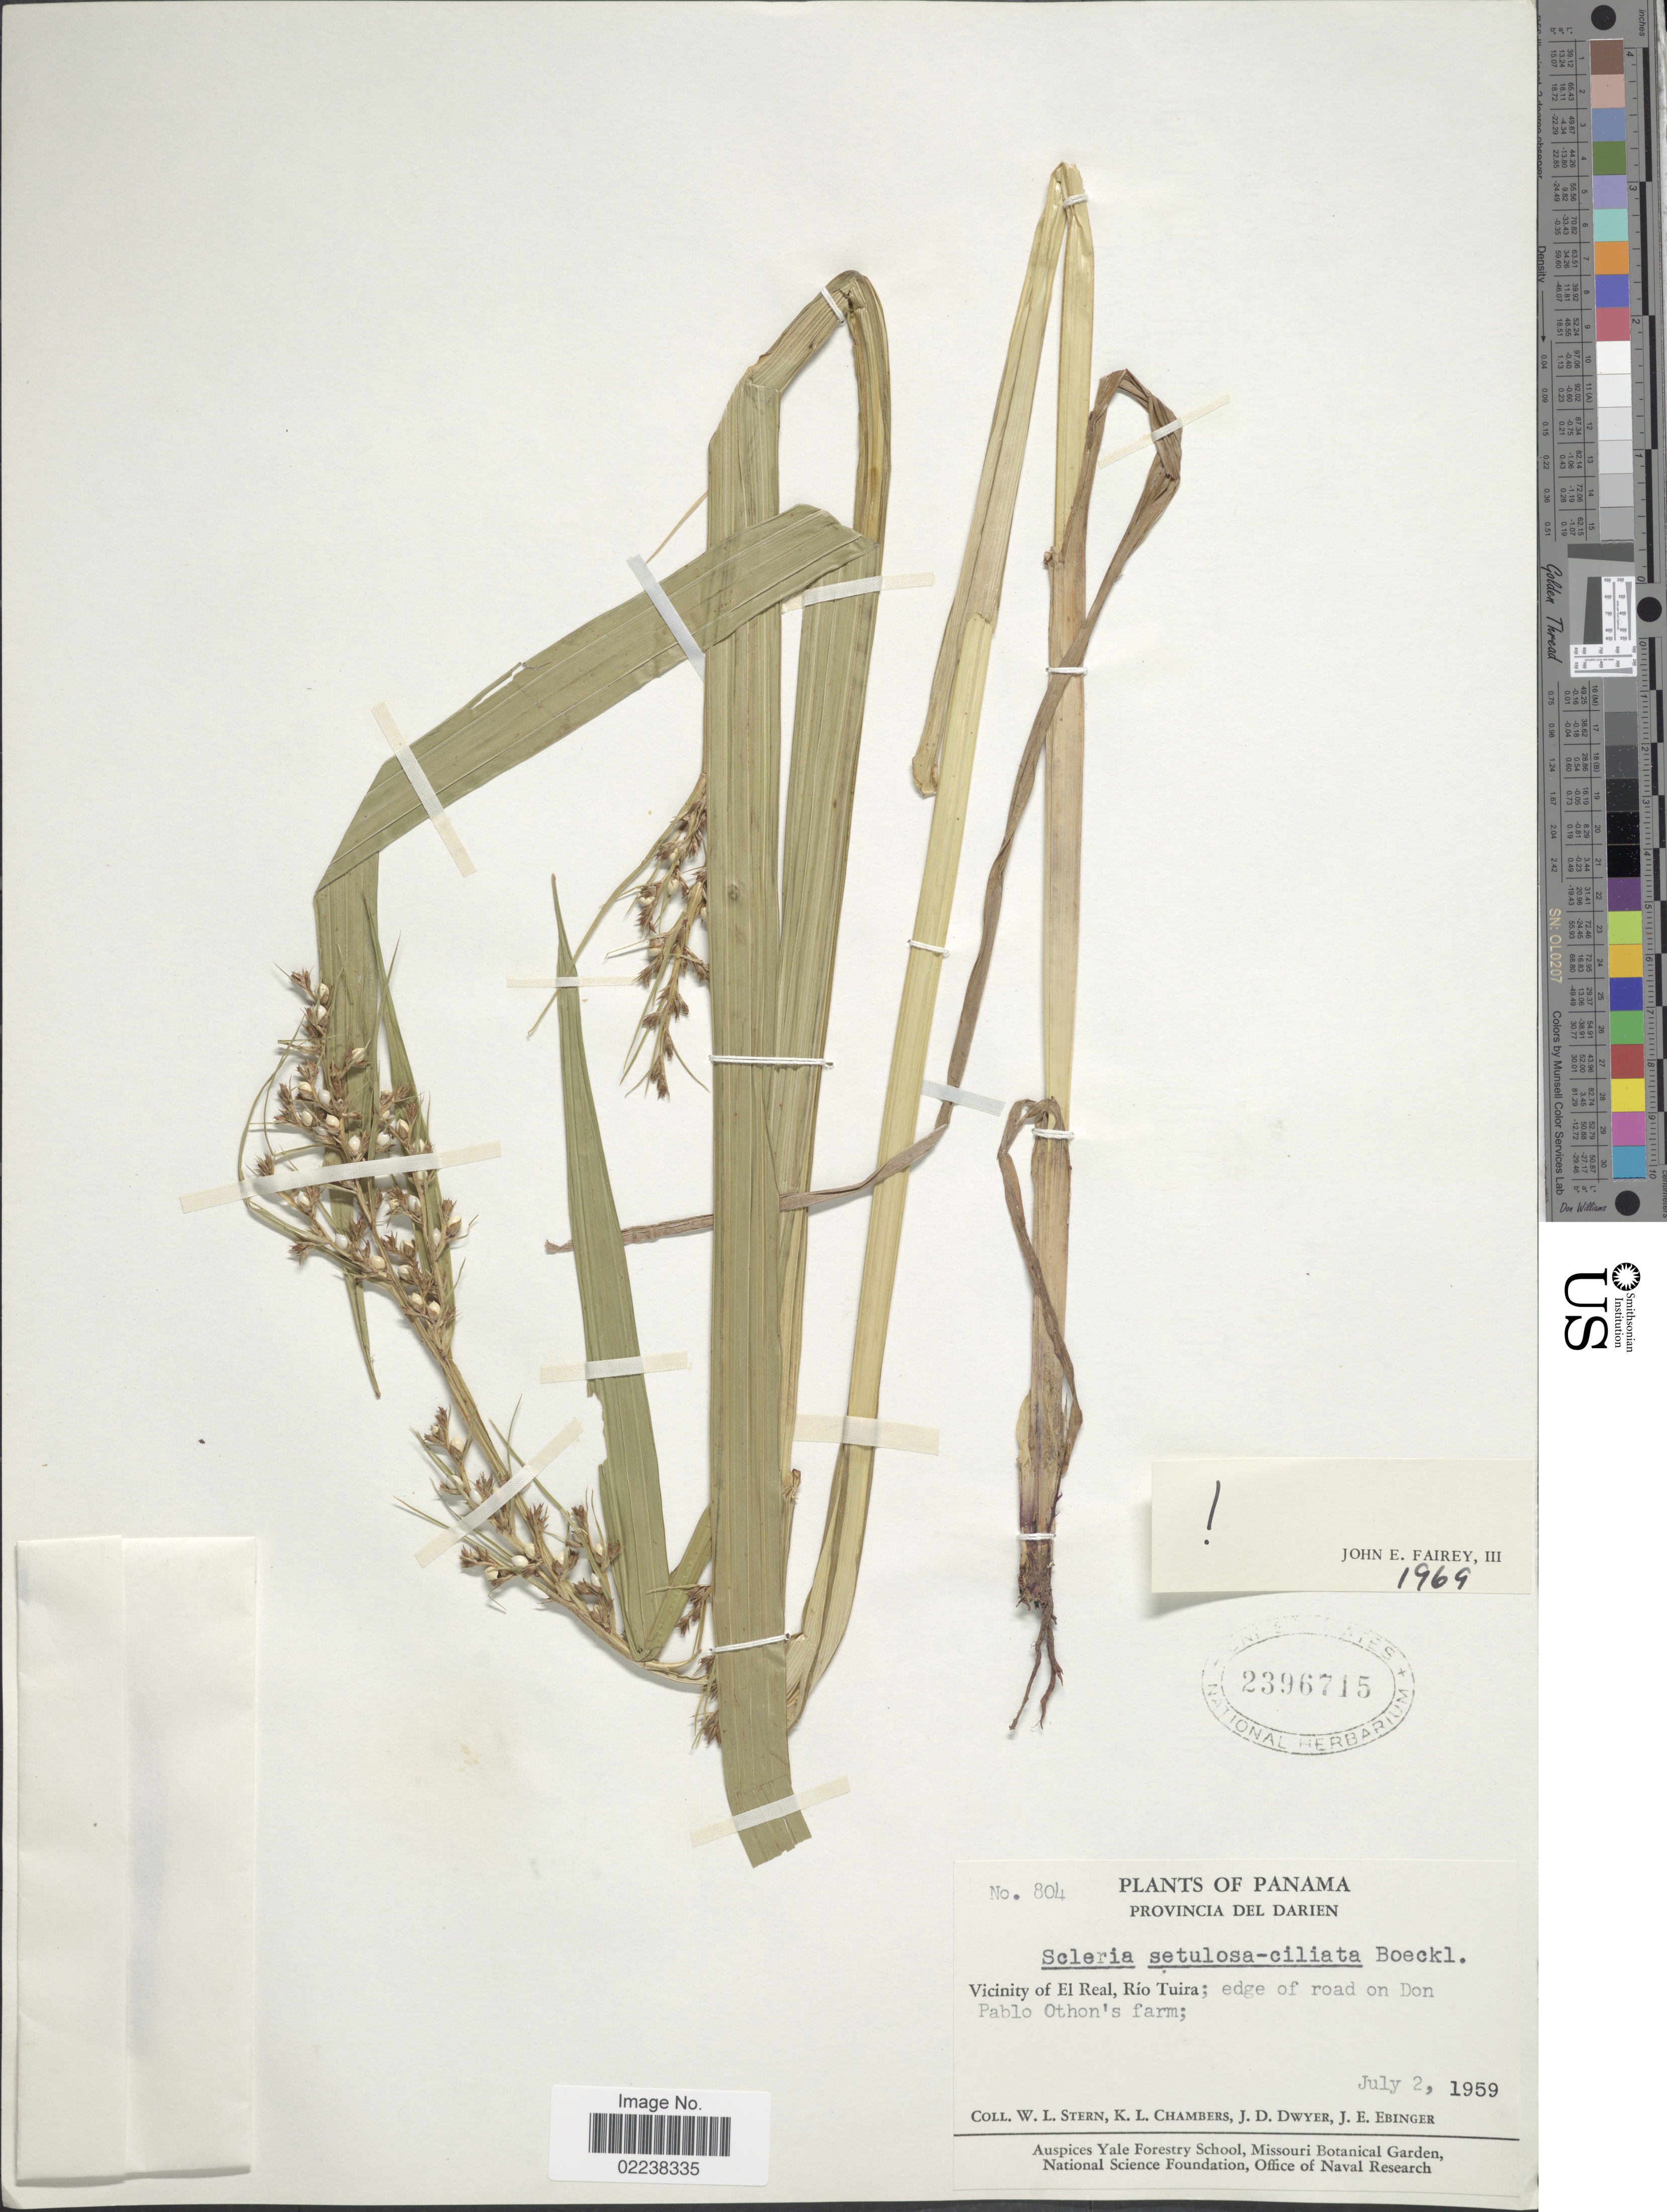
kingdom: Plantae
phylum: Tracheophyta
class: Liliopsida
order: Poales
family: Cyperaceae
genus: Scleria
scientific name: Scleria setulosociliata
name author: Boeckeler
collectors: W. L. Stern, K. Chambers, J. D. Dwyer & J. Ebinger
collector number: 804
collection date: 1959-07-02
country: Panama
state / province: Darién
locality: Provincia Del Darien, Vicinity of El Real, Rio Tuira; edge of road on Don Pablo Othon's farm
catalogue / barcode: US 2396715